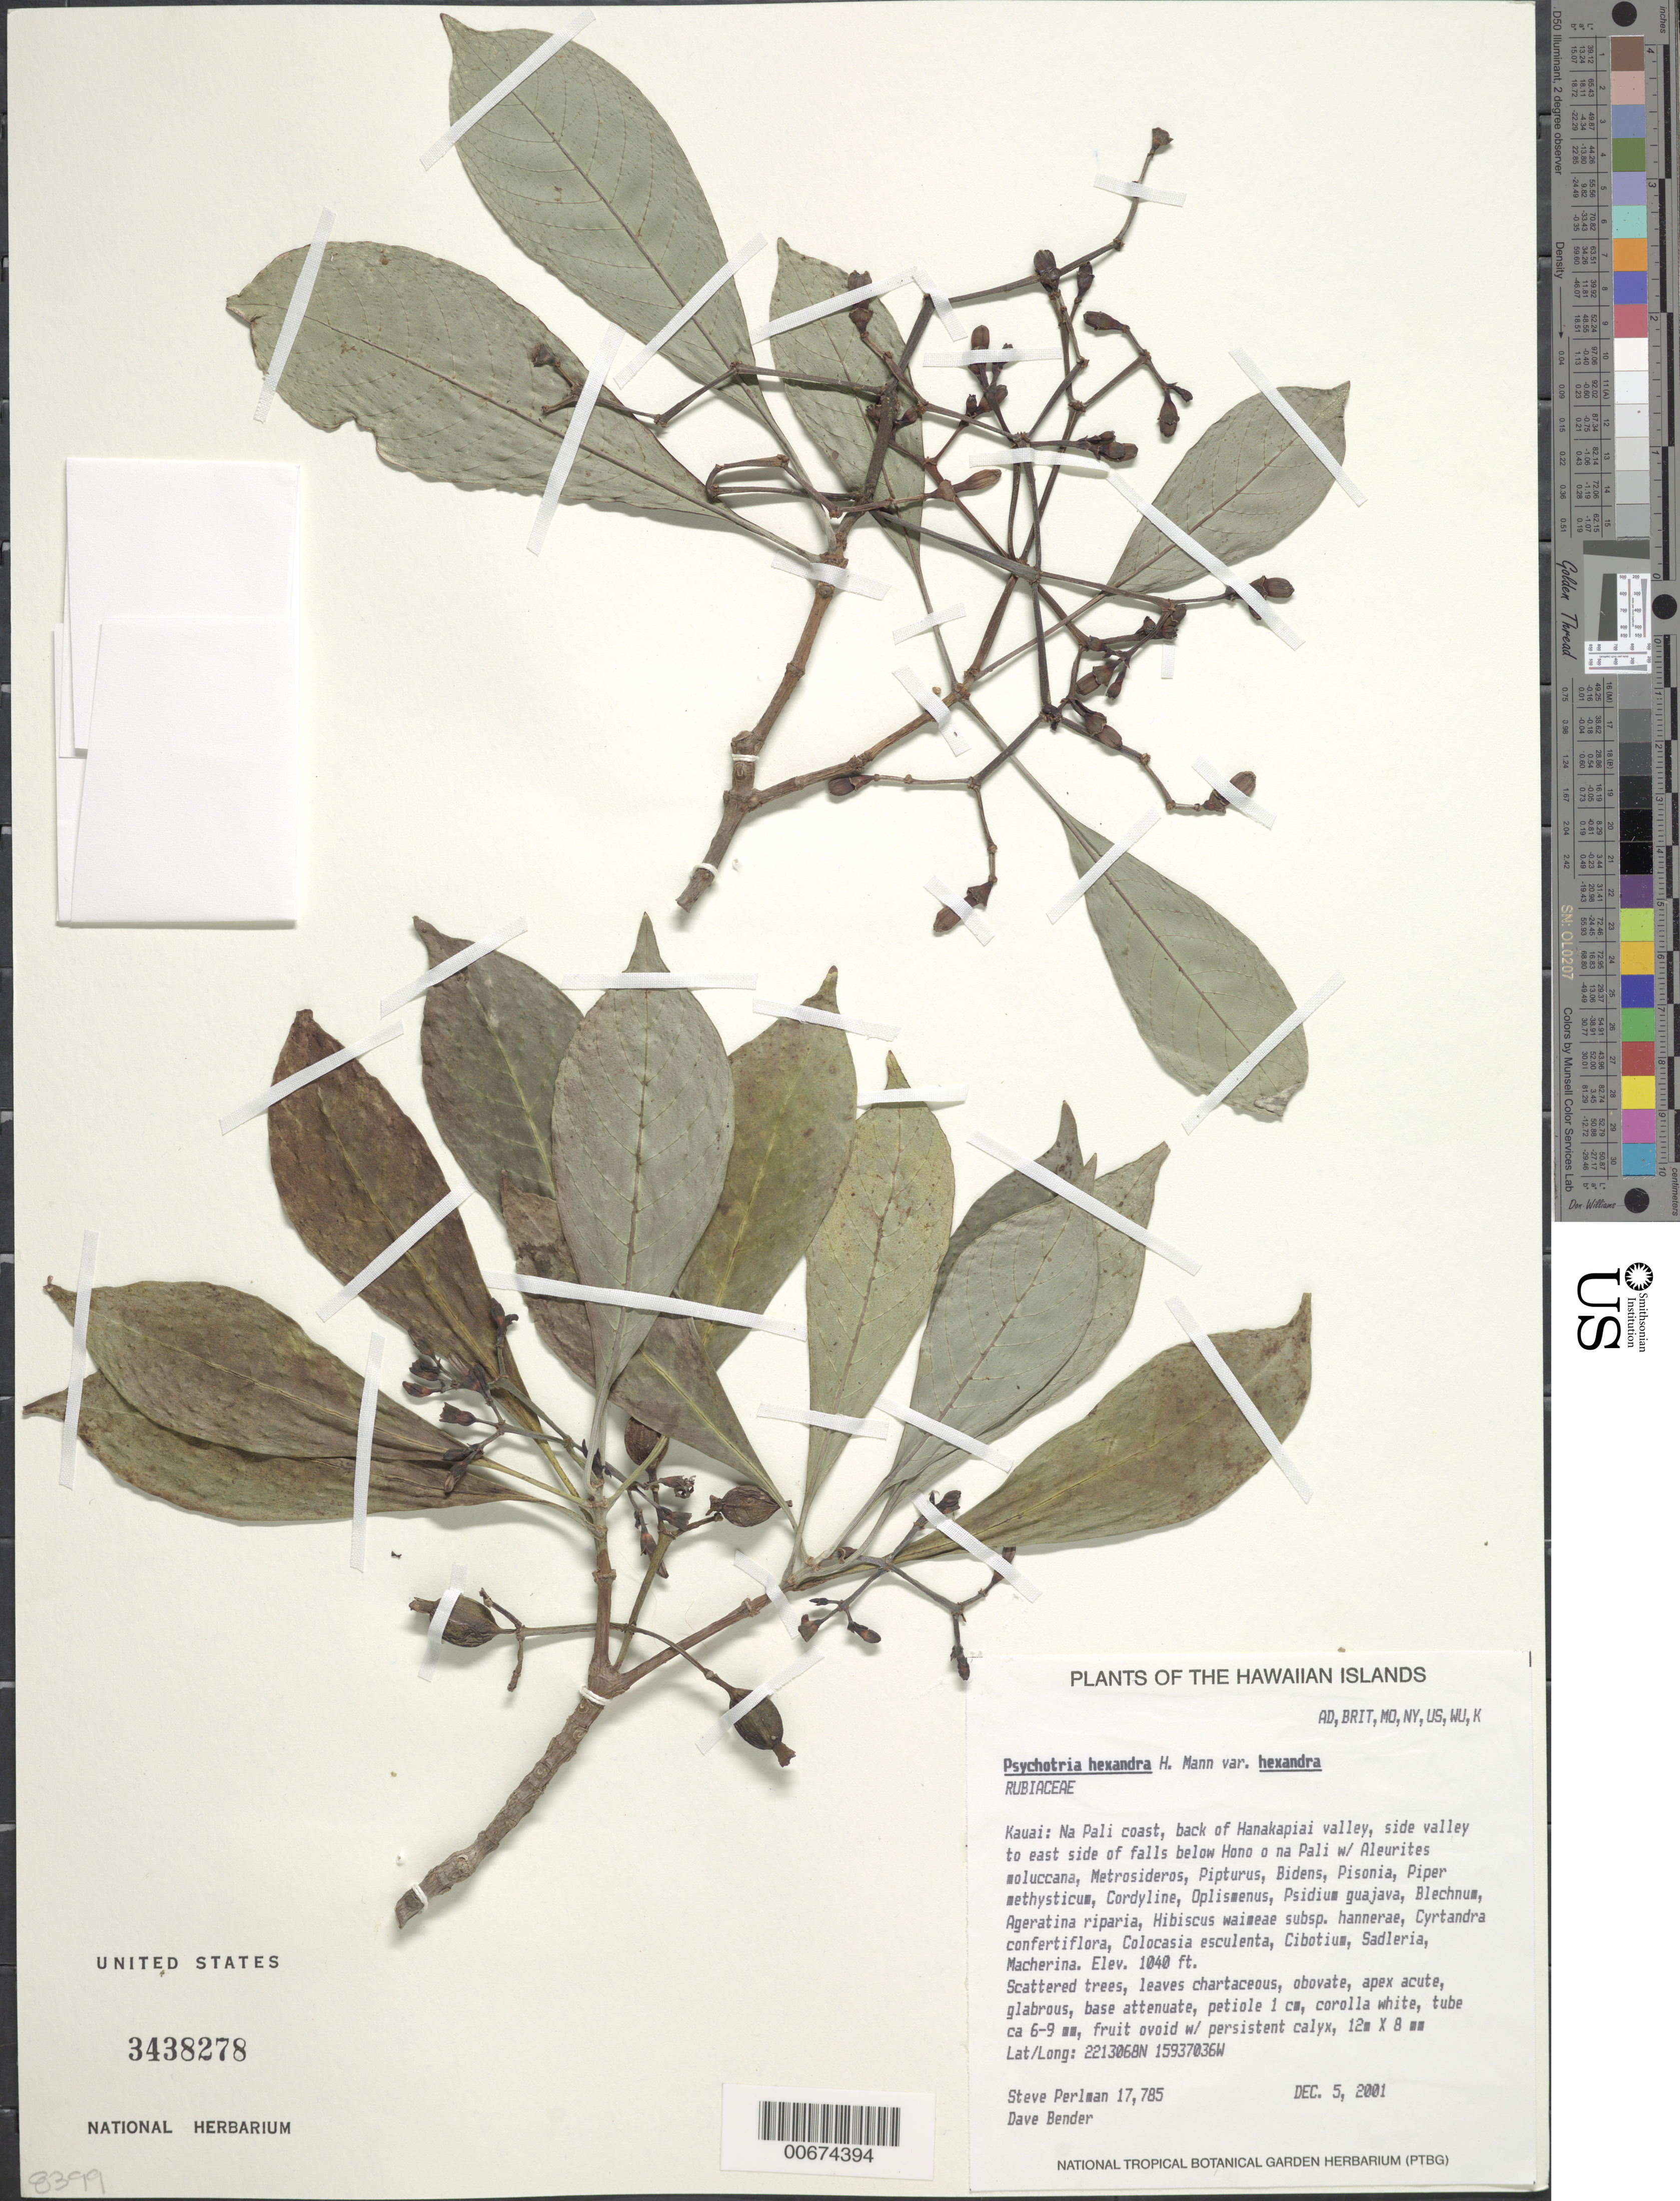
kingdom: Plantae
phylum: Tracheophyta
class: Magnoliopsida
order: Gentianales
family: Rubiaceae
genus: Psychotria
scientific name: Psychotria hexandra var. hexandra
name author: H. Mann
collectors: S. P. Perlman & D. Bender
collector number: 17785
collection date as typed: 5 Dec 2001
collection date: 2001-12-05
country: United States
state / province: Hawaii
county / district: Kaui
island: Kaua'i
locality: Na Pali coast, back of Hanakapiai valley, side valley to east side of falls below Hono Na Pali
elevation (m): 317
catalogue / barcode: US 3438278